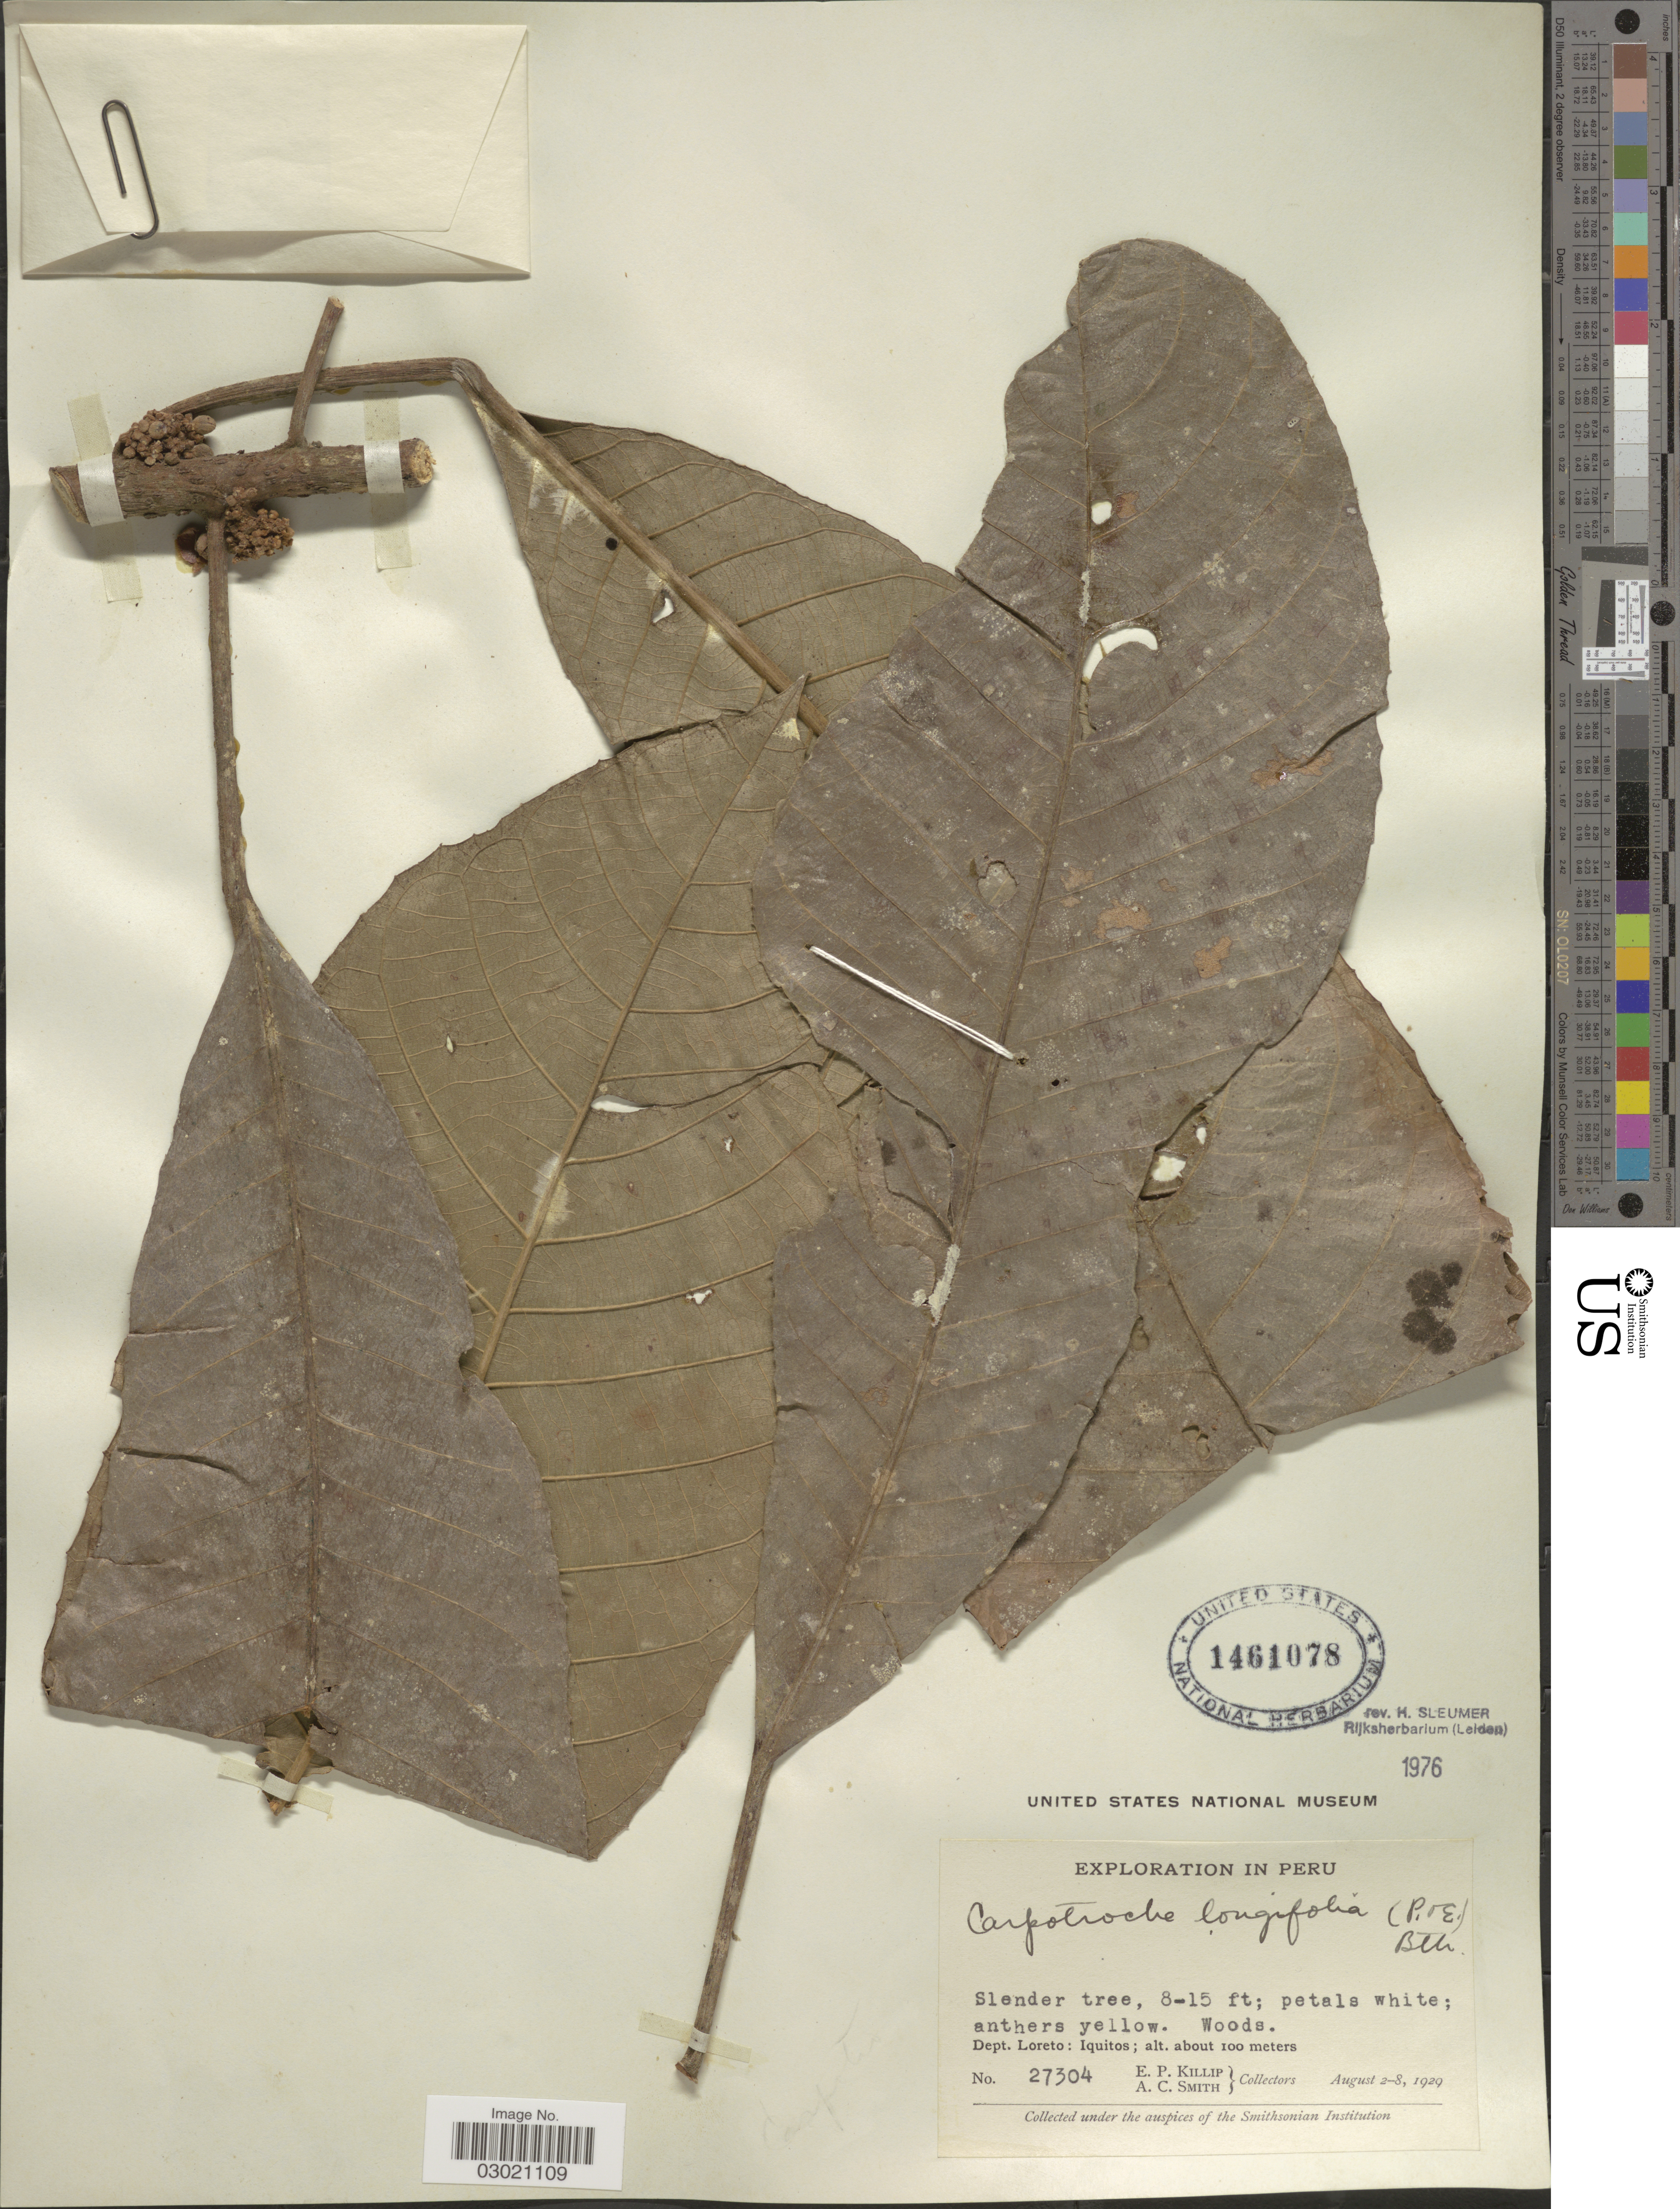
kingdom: Plantae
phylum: Tracheophyta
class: Magnoliopsida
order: Malpighiales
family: Achariaceae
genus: Carpotroche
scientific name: Carpotroche longifolia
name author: (Poepp.) Benth.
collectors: E. P. Killip & A. C. Smith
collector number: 27304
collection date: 1929-08-02/1929-08-08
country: Peru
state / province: Loreto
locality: Dept. Loreto: Iquitos.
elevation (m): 100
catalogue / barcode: US 1461078